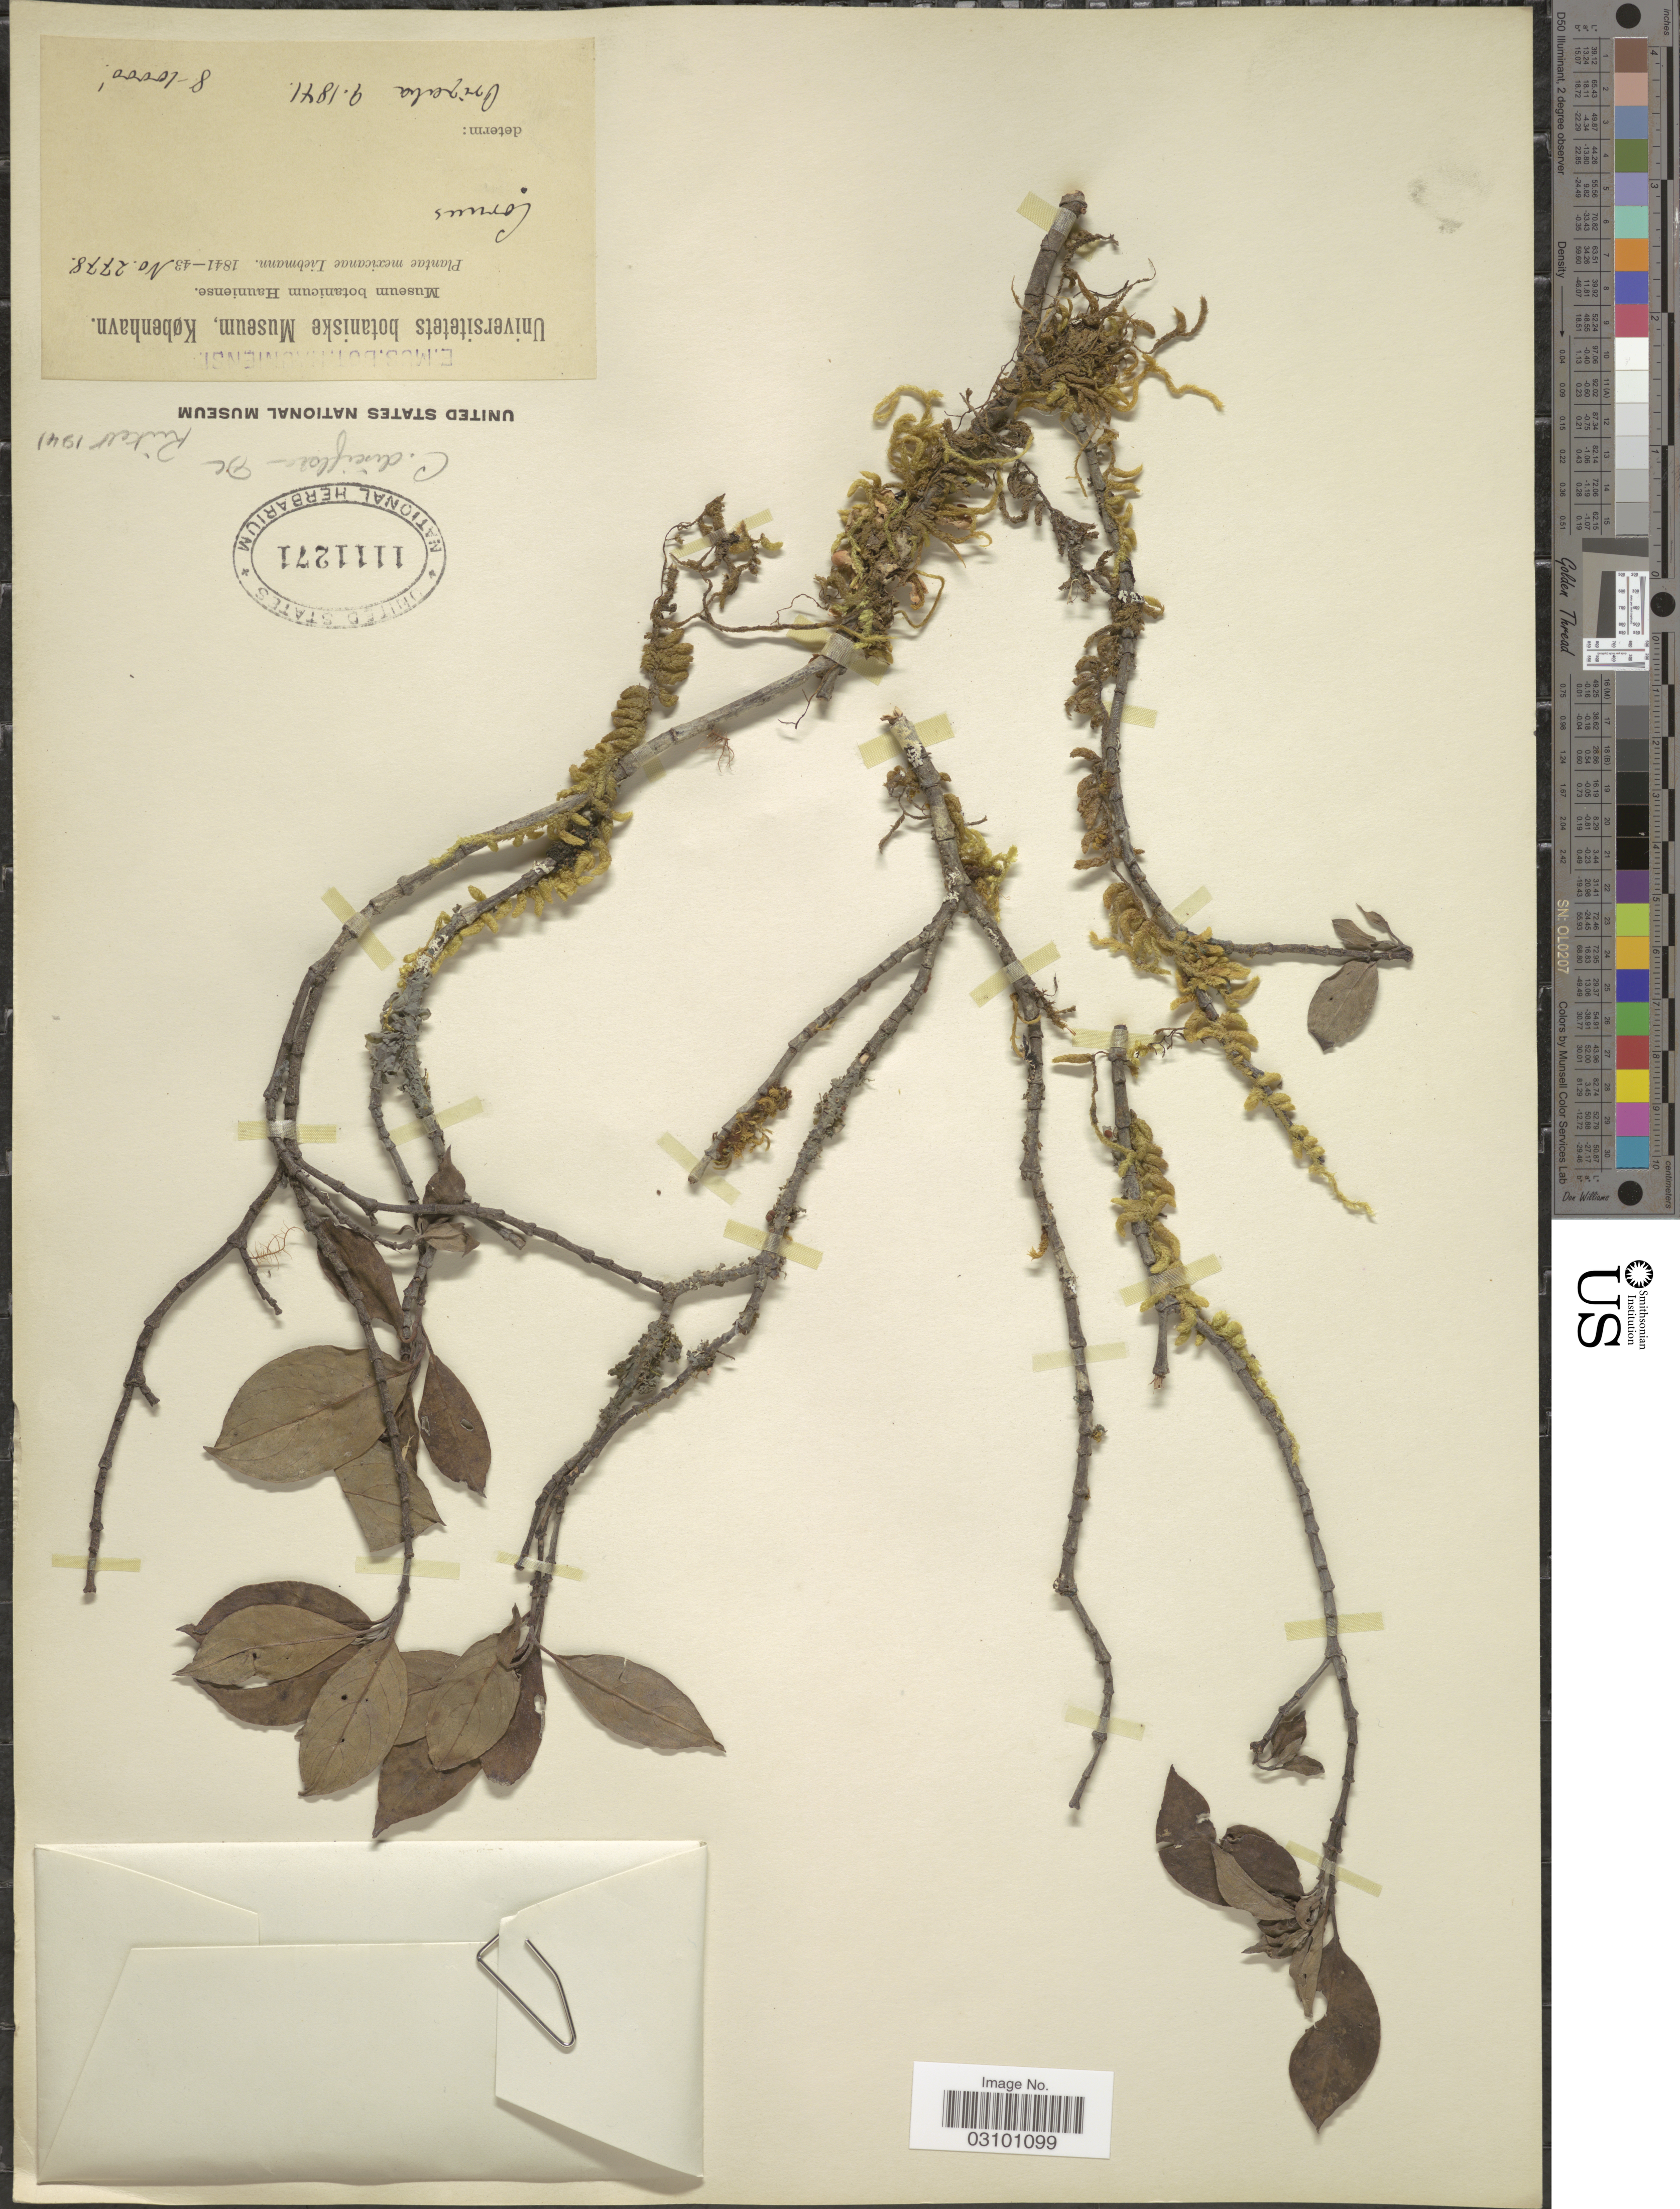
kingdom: Plantae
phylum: Tracheophyta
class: Magnoliopsida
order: Cornales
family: Cornaceae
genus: Cornus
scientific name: Cornus disciflora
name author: Moc. & Sessé ex DC.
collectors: Liebmann, --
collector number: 2778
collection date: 1841-09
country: Mexico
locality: Orizaba.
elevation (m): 2438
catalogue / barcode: US 1111271